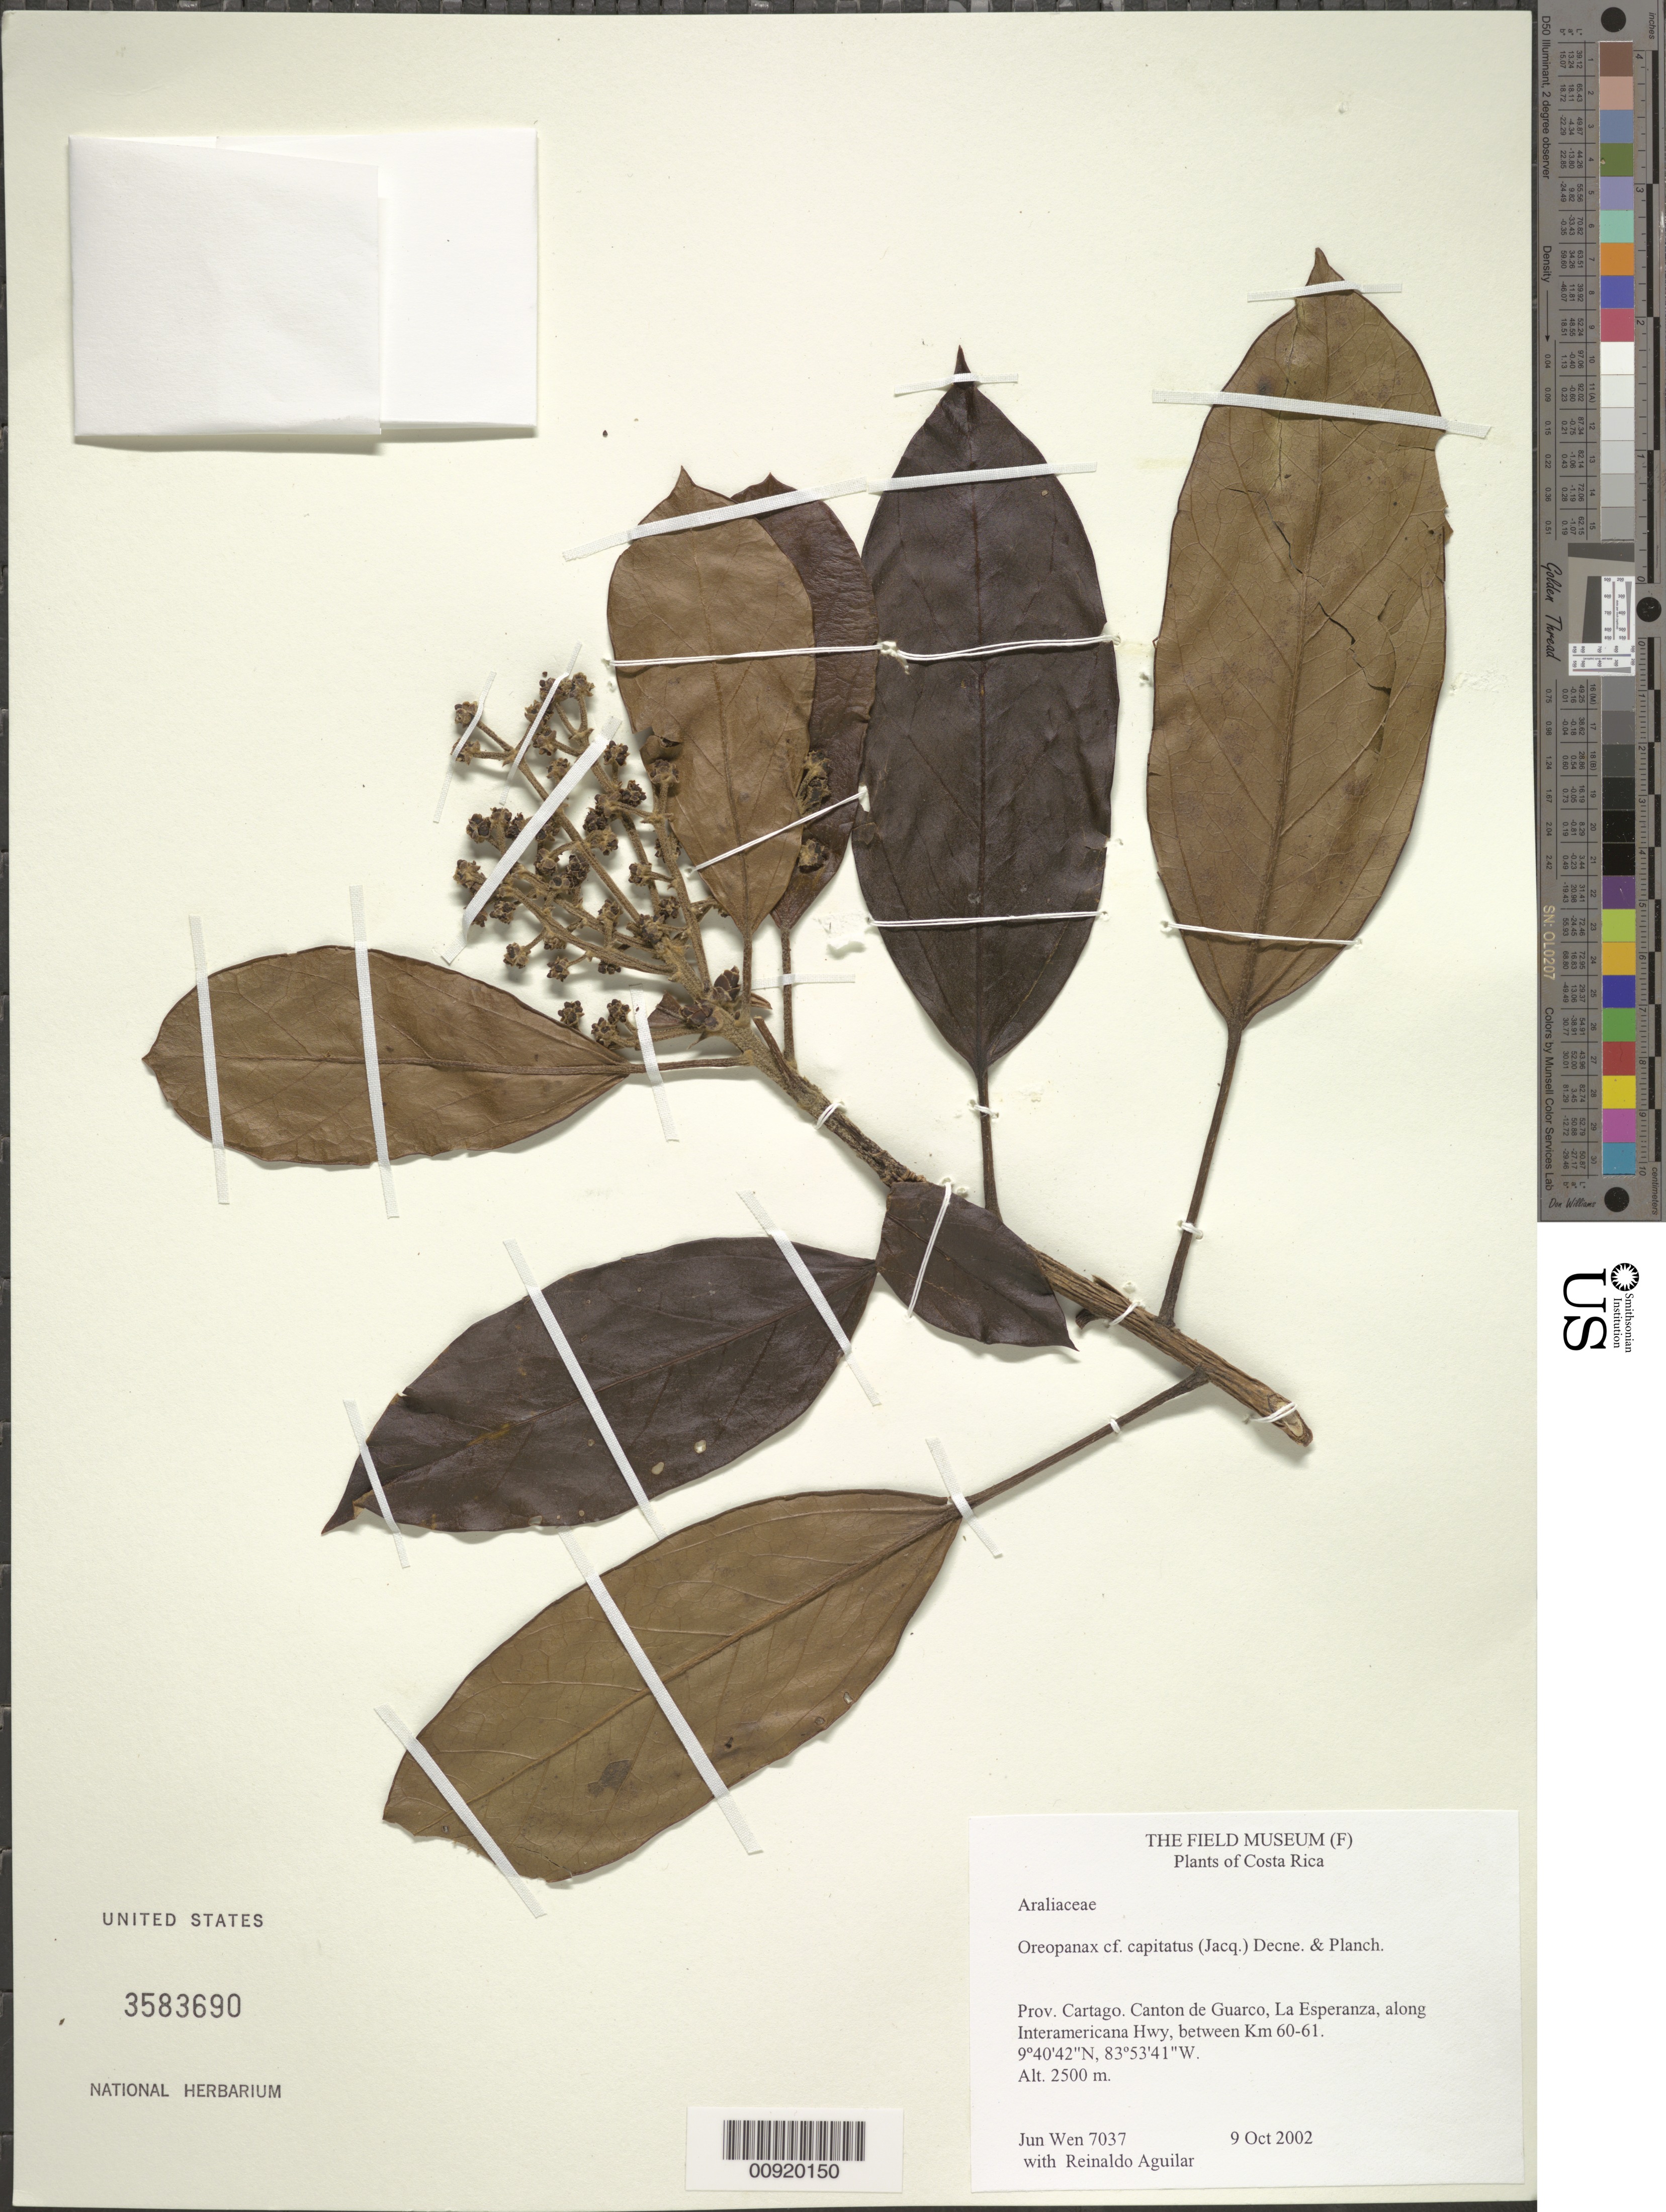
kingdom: Plantae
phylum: Tracheophyta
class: Magnoliopsida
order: Apiales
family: Araliaceae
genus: Oreopanax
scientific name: Oreopanax capitatus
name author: (Jacq.) Decne. & Planch.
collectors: J. Wen & R. Aguilar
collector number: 7037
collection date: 2002-10-09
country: Costa Rica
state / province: Cartago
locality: Canton de Guarco, La Esperanza, along Interamiercana Hwy, between Km 60 -61.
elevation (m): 2500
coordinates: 9 40 42 N, 83 53 41 W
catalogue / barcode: US 3583690